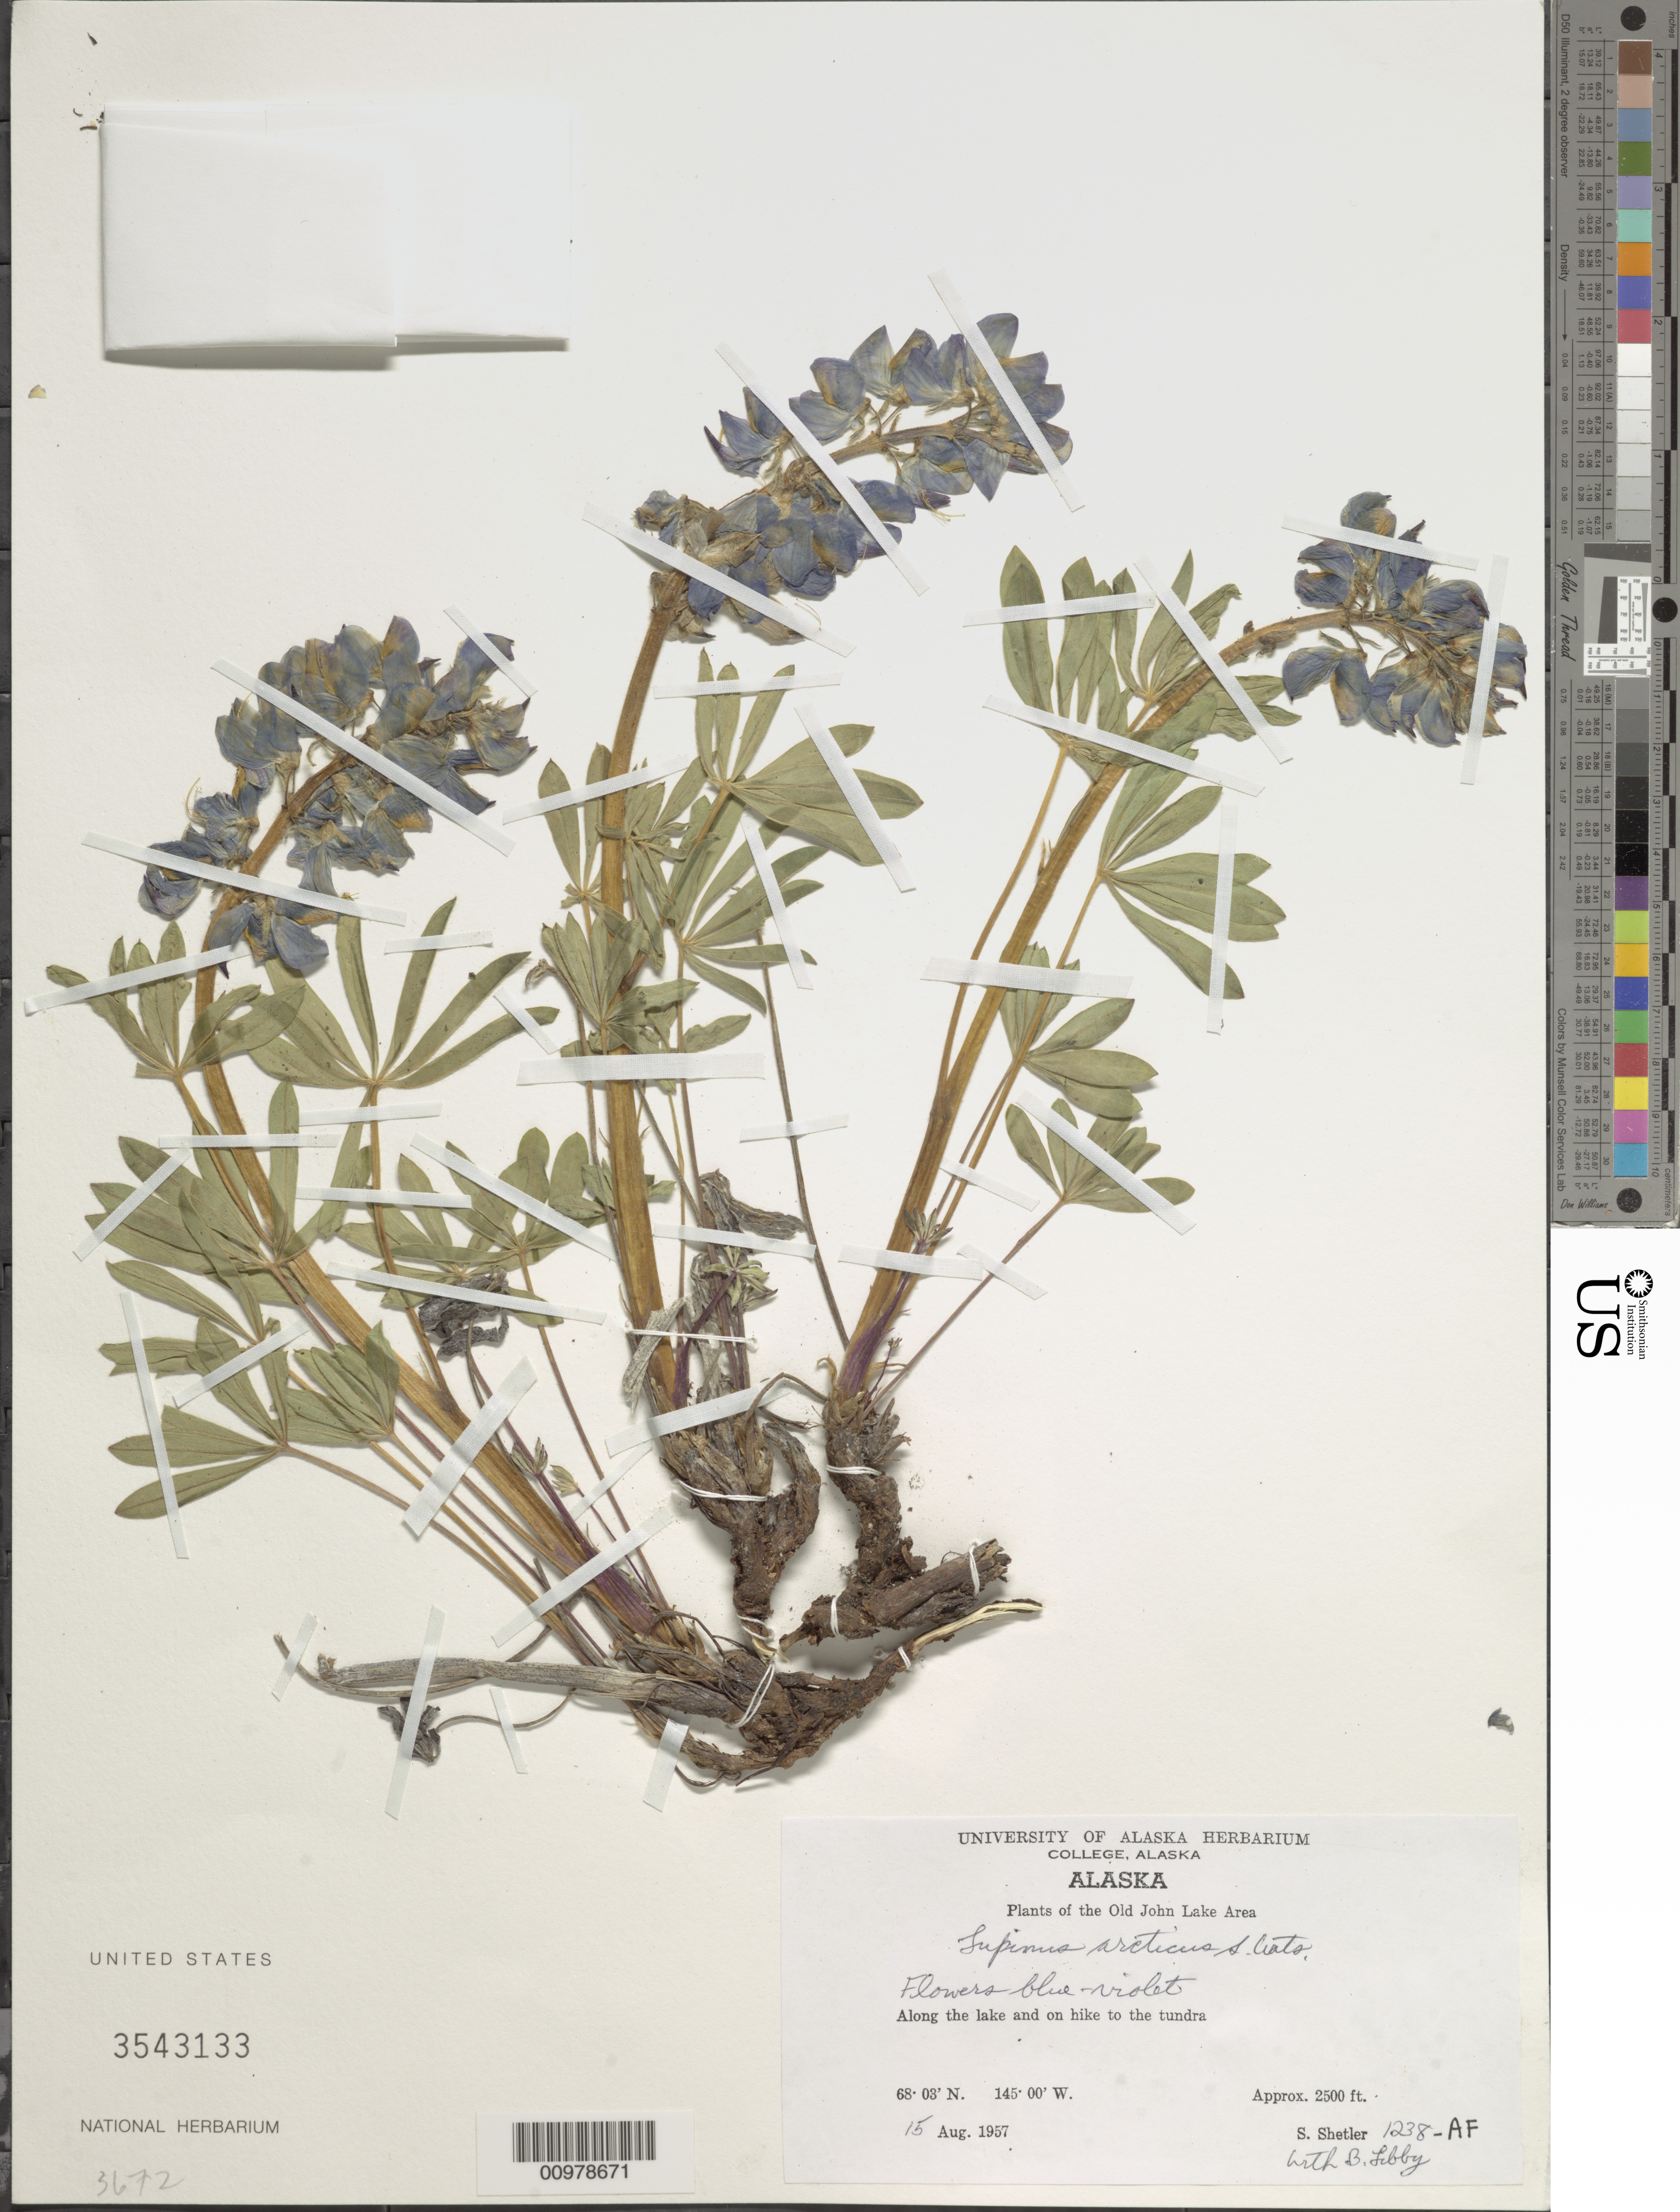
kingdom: Plantae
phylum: Tracheophyta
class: Magnoliopsida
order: Fabales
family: Fabaceae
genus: Lupinus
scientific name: Lupinus arcticus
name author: S. Watson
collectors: S. Shetler & B. Libby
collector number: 1238-AF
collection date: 1957-08-15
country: United States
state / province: Alaska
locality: Along the lake and on hike to the tundra. Old John Lake Area.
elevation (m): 762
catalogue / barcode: US 3543133